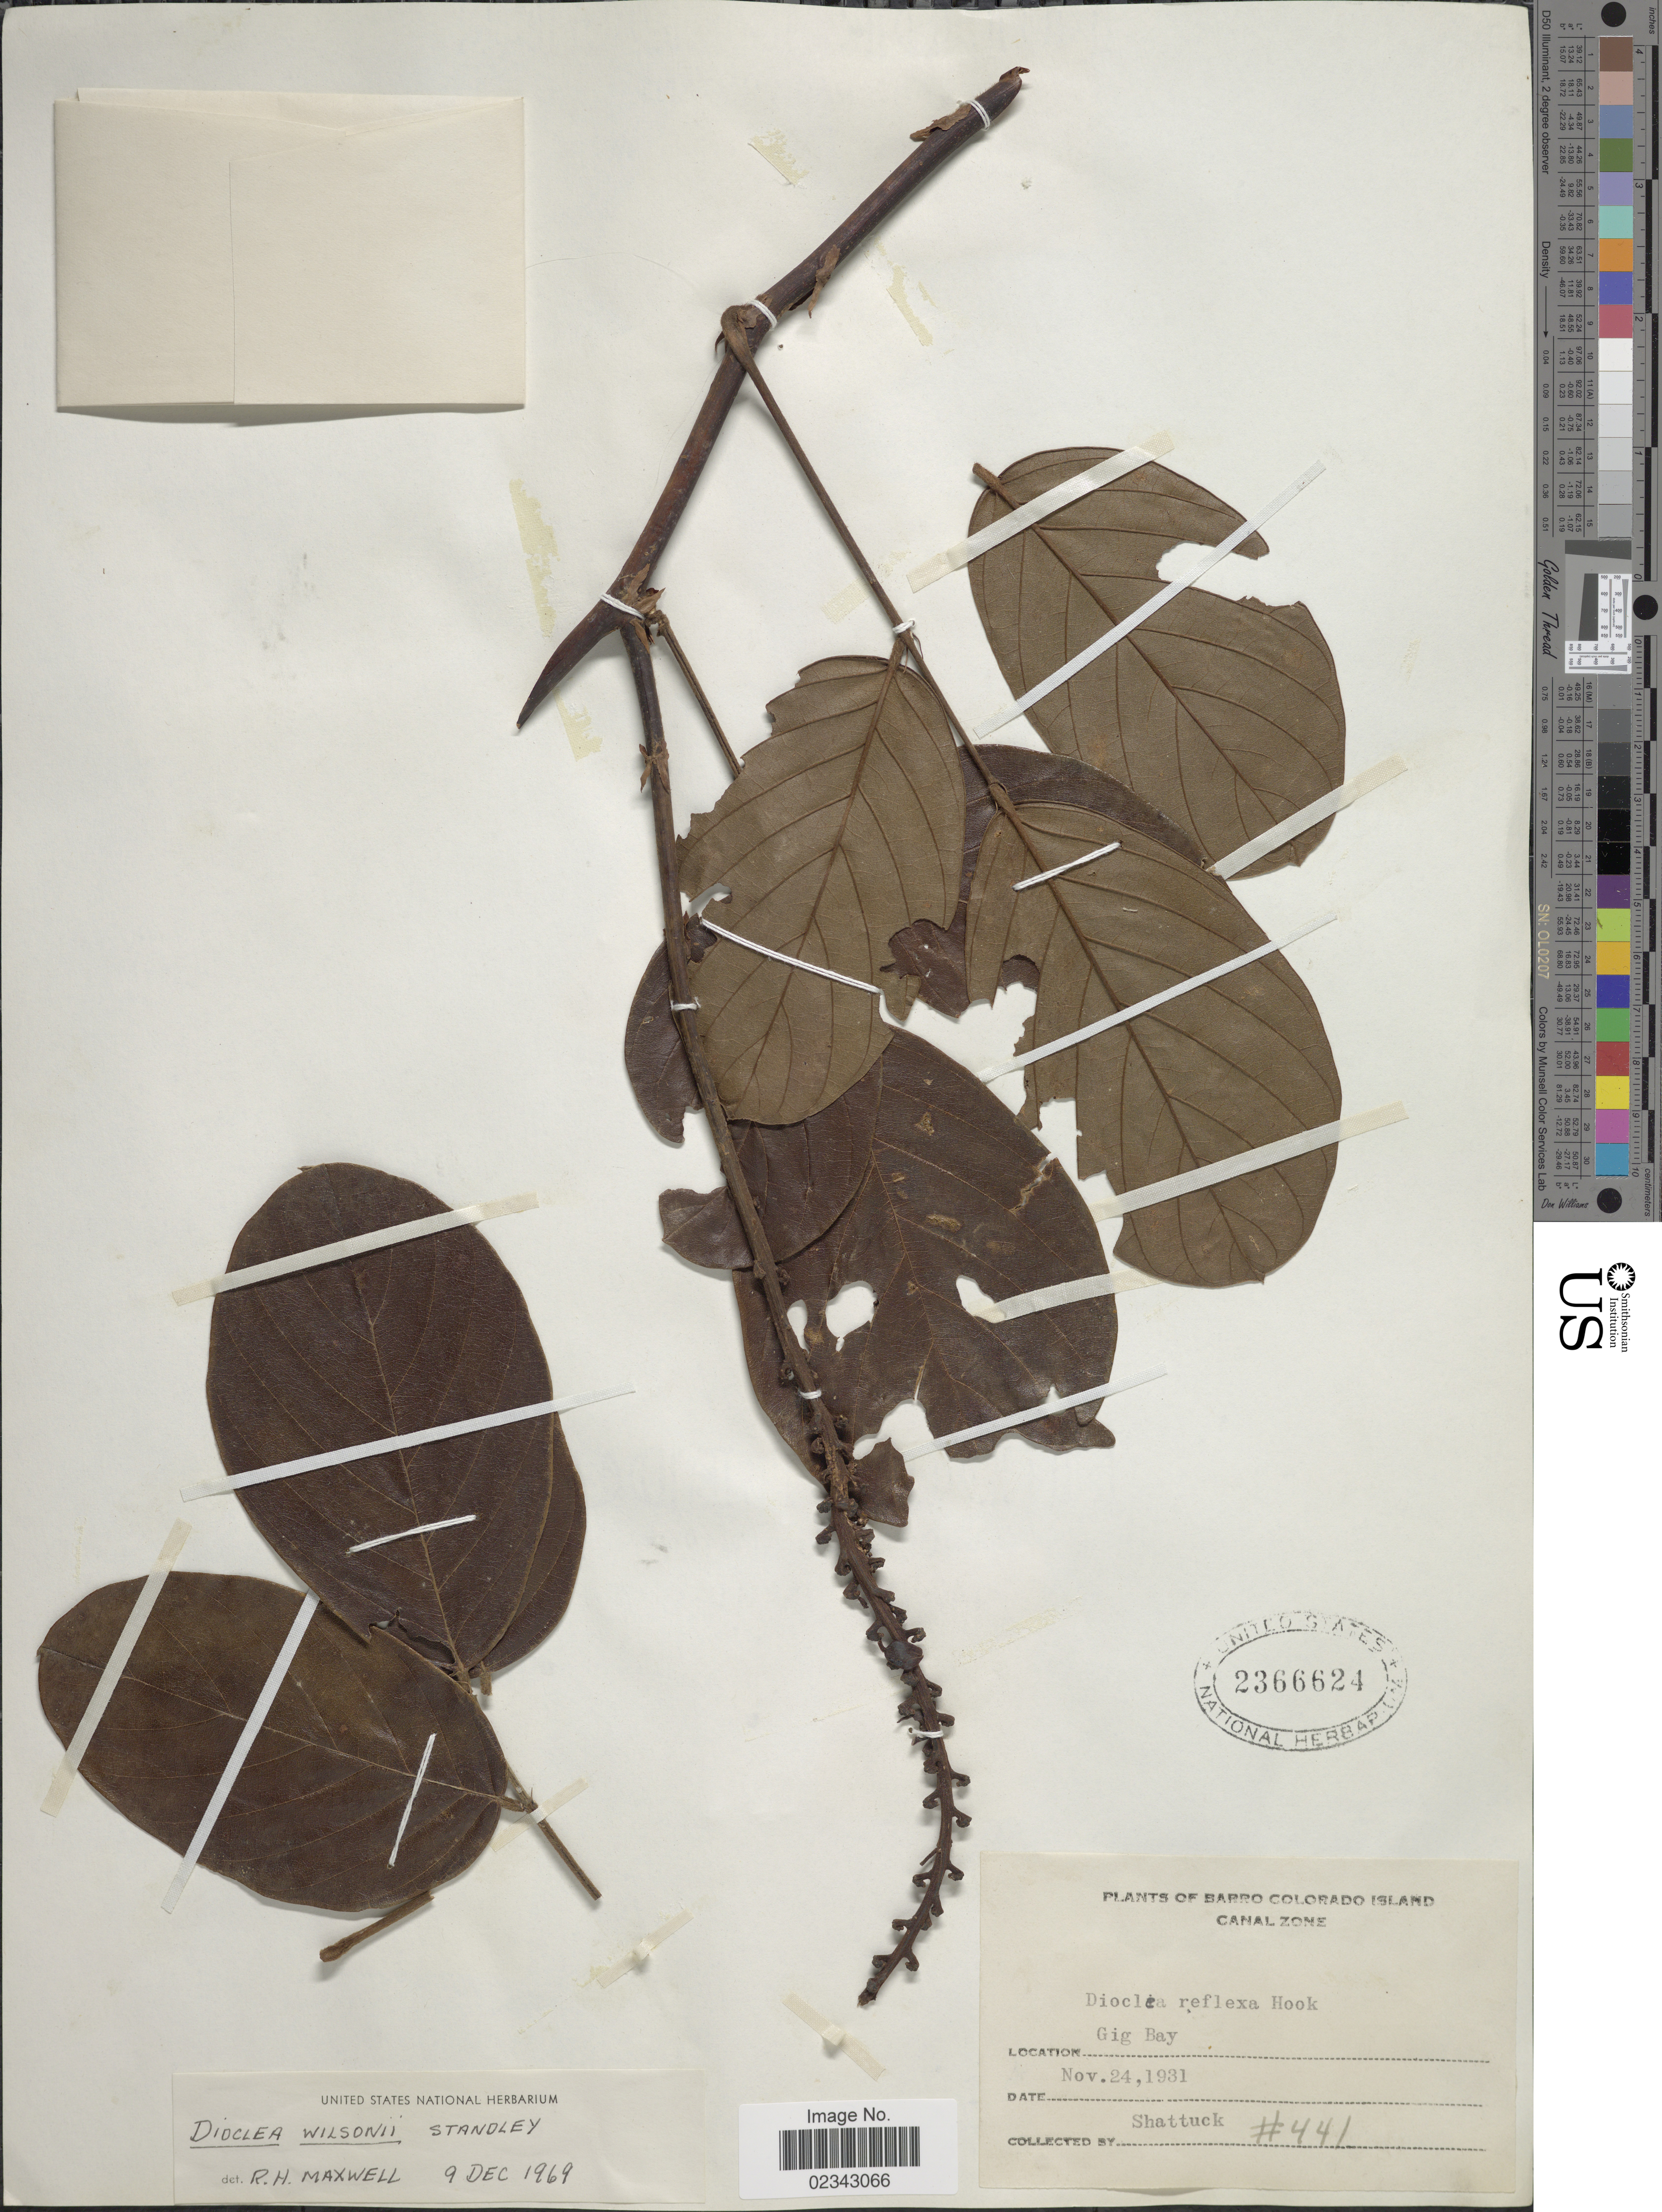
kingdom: Plantae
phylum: Tracheophyta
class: Magnoliopsida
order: Fabales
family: Fabaceae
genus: Macropsychanthus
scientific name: Macropsychanthus wilsonii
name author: (Standl.) L.P. Queiroz & Snak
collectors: Shattuck, --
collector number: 441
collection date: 1931-11-24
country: Panama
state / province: Panamá Oeste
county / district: Canal Zone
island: Barro Colorado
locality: Barro Colorado Island, Canal Zone, Gig Bay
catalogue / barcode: US 2366624